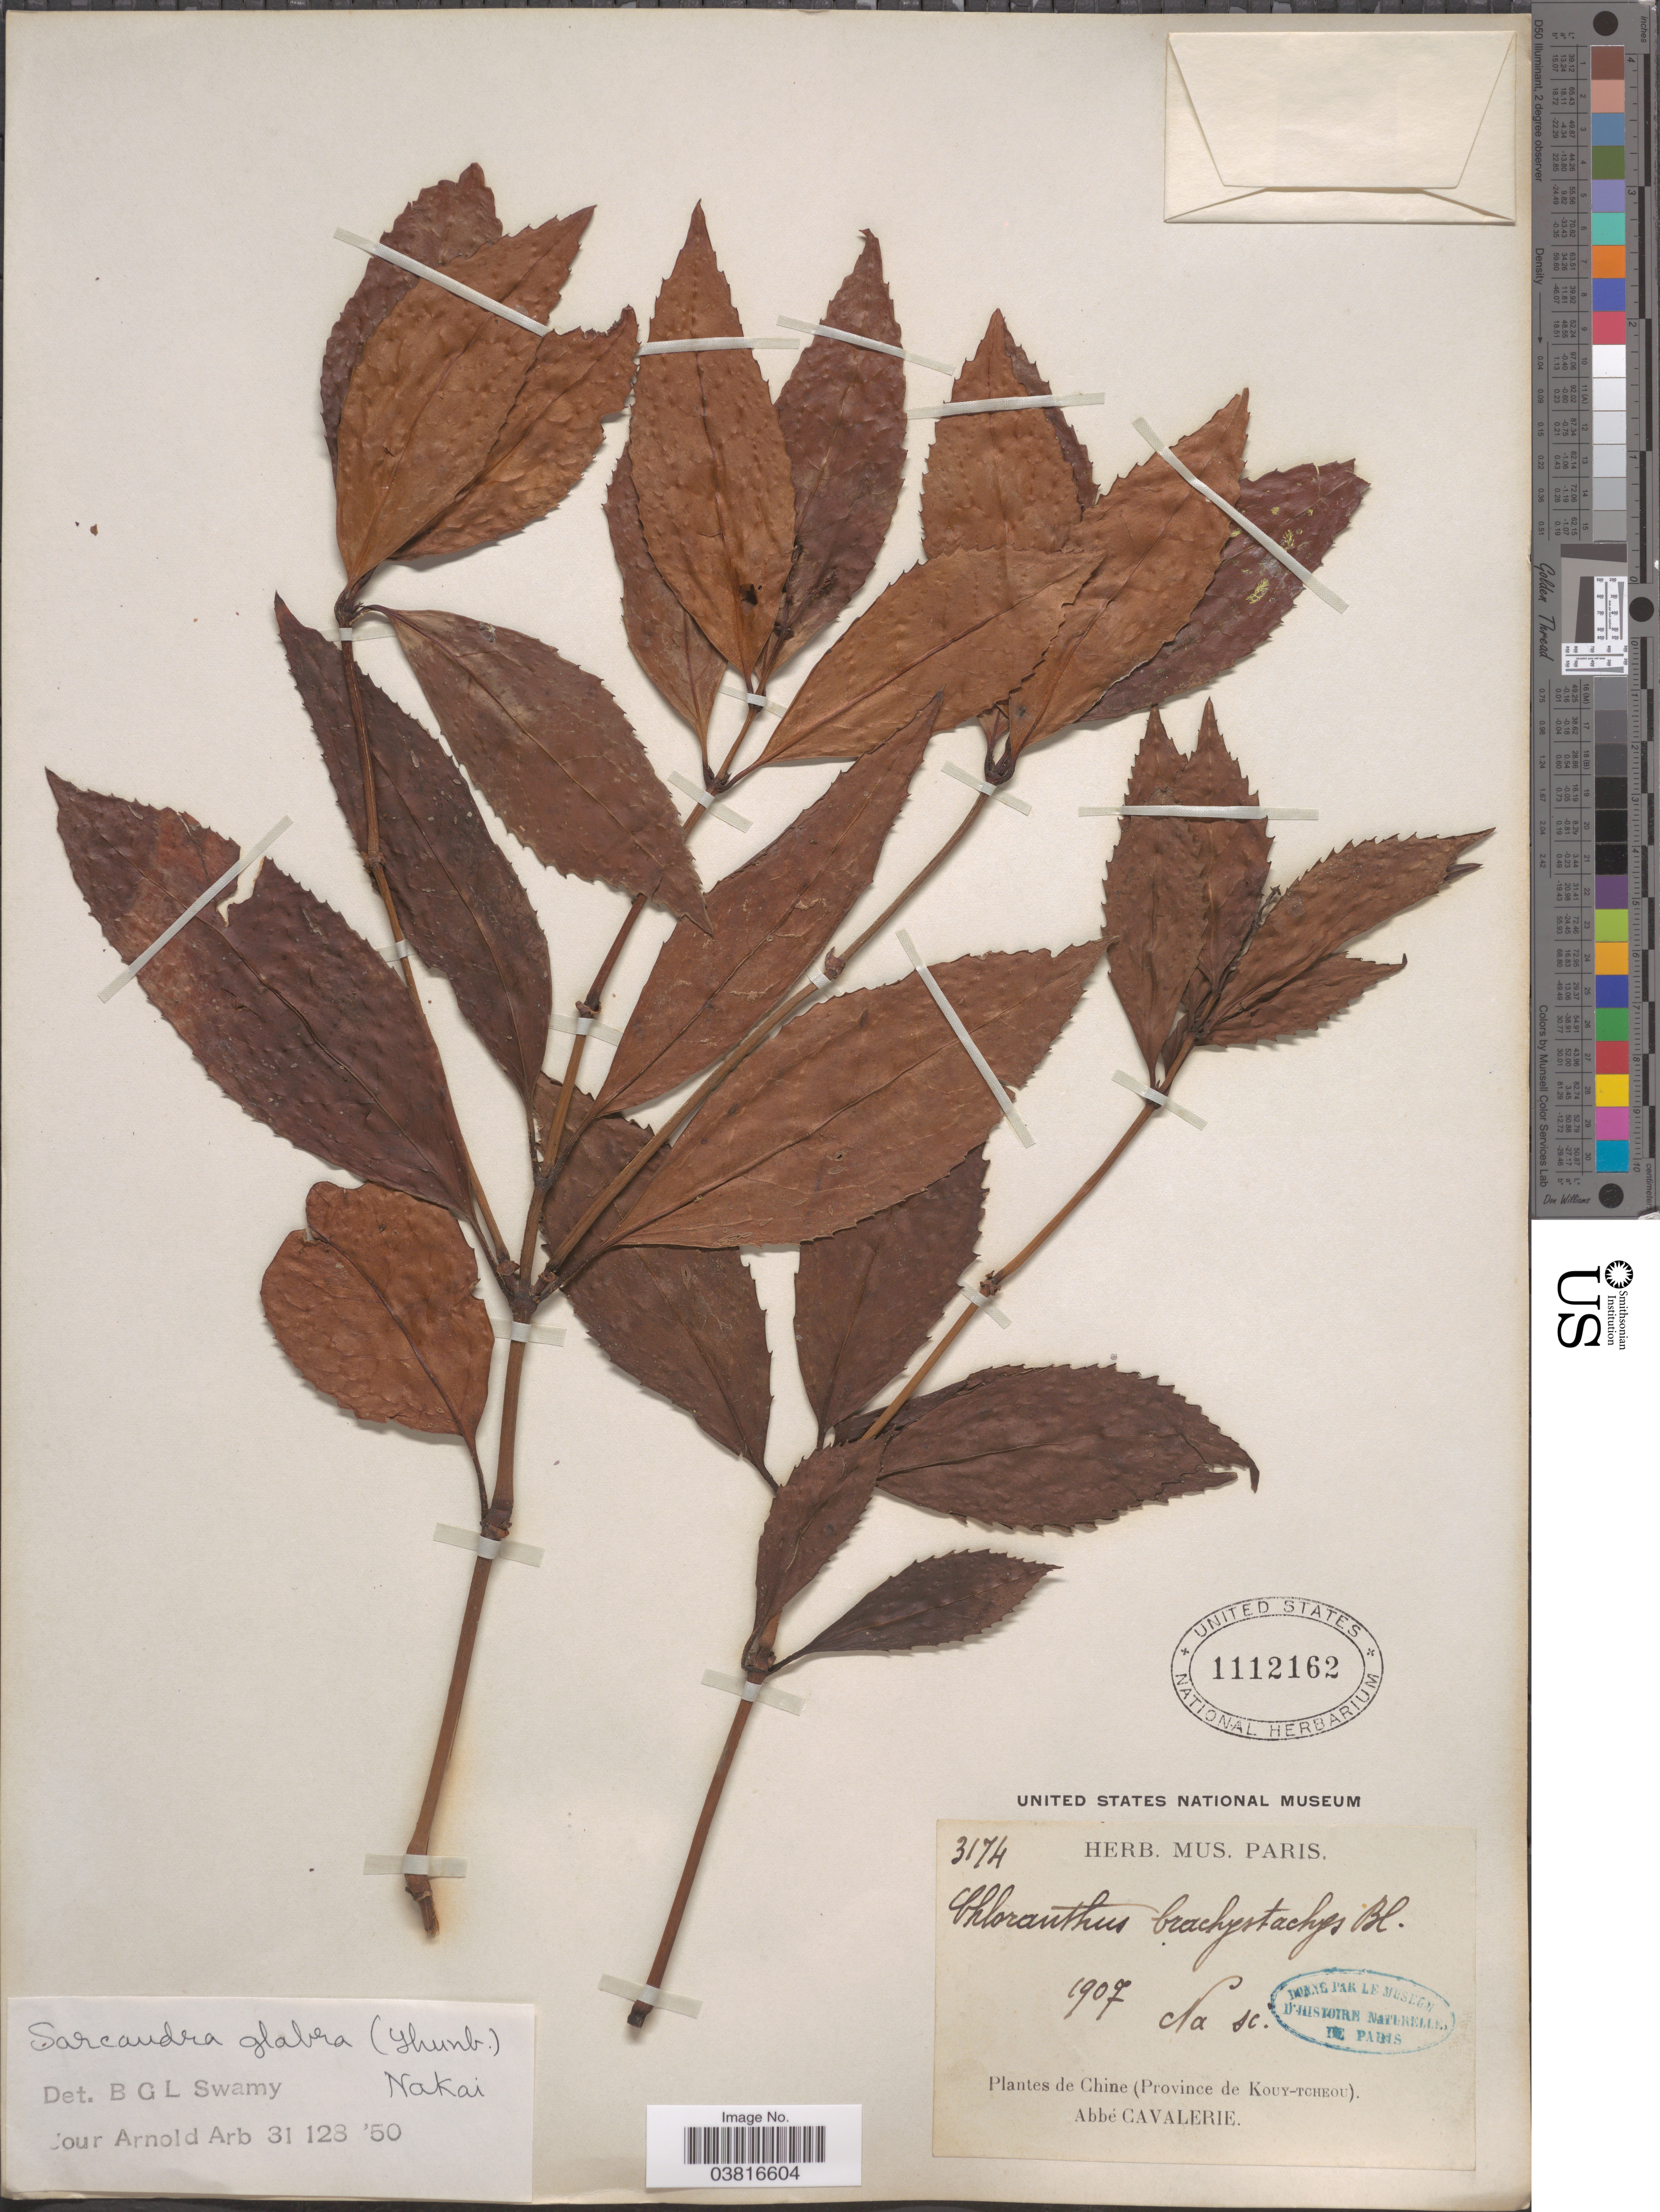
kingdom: Plantae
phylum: Tracheophyta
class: Magnoliopsida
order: Chloranthales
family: Chloranthaceae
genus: Sarcandra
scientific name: Sarcandra glabra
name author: (Thunb.) Nakai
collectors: -. Cavalerie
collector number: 3174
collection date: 1907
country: China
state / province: Guizhou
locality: Na se. [interpreted] Province de Kouy-Tcheou.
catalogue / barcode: US 1112162